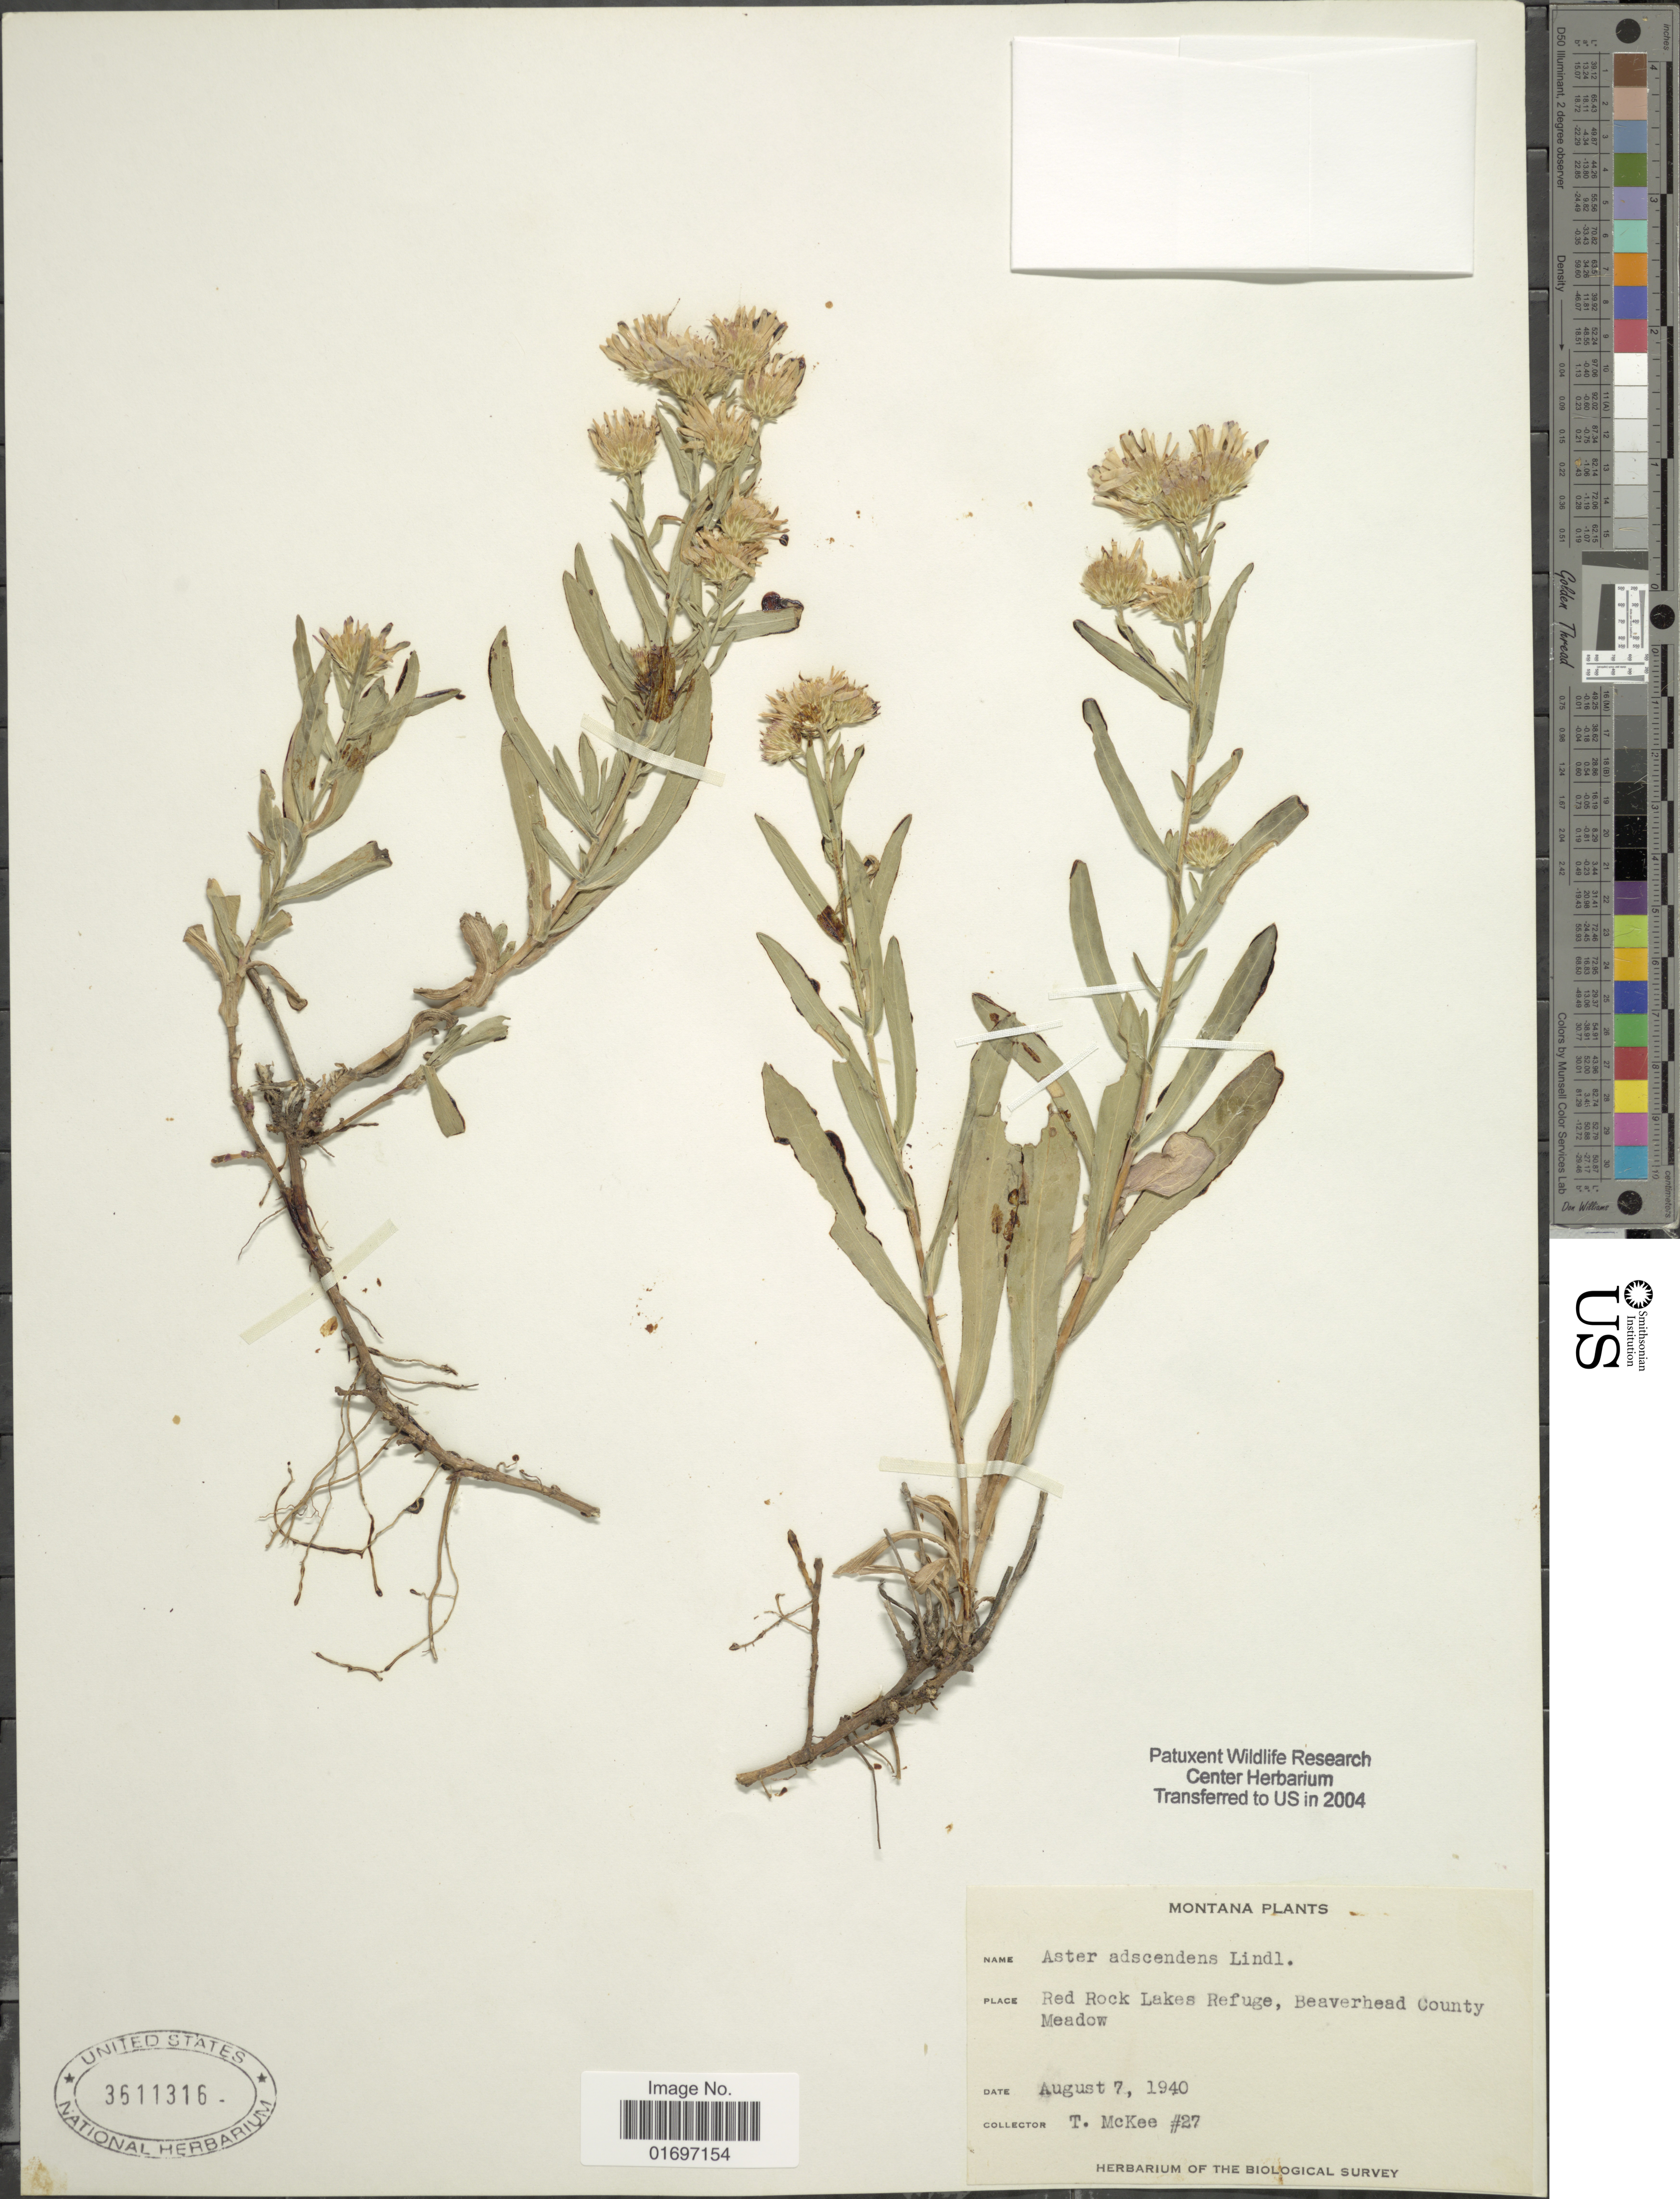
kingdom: Plantae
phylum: Tracheophyta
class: Magnoliopsida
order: Asterales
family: Asteraceae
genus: Symphyotrichum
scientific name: Symphyotrichum ascendens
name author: (Lindl.) G.L. Nesom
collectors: T. McKee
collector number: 27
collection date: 1940-08-07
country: United States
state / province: Montana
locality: Montana. Red Rock Lakes Refuge, Beaverhead County Meadow.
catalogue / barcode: US 3611316